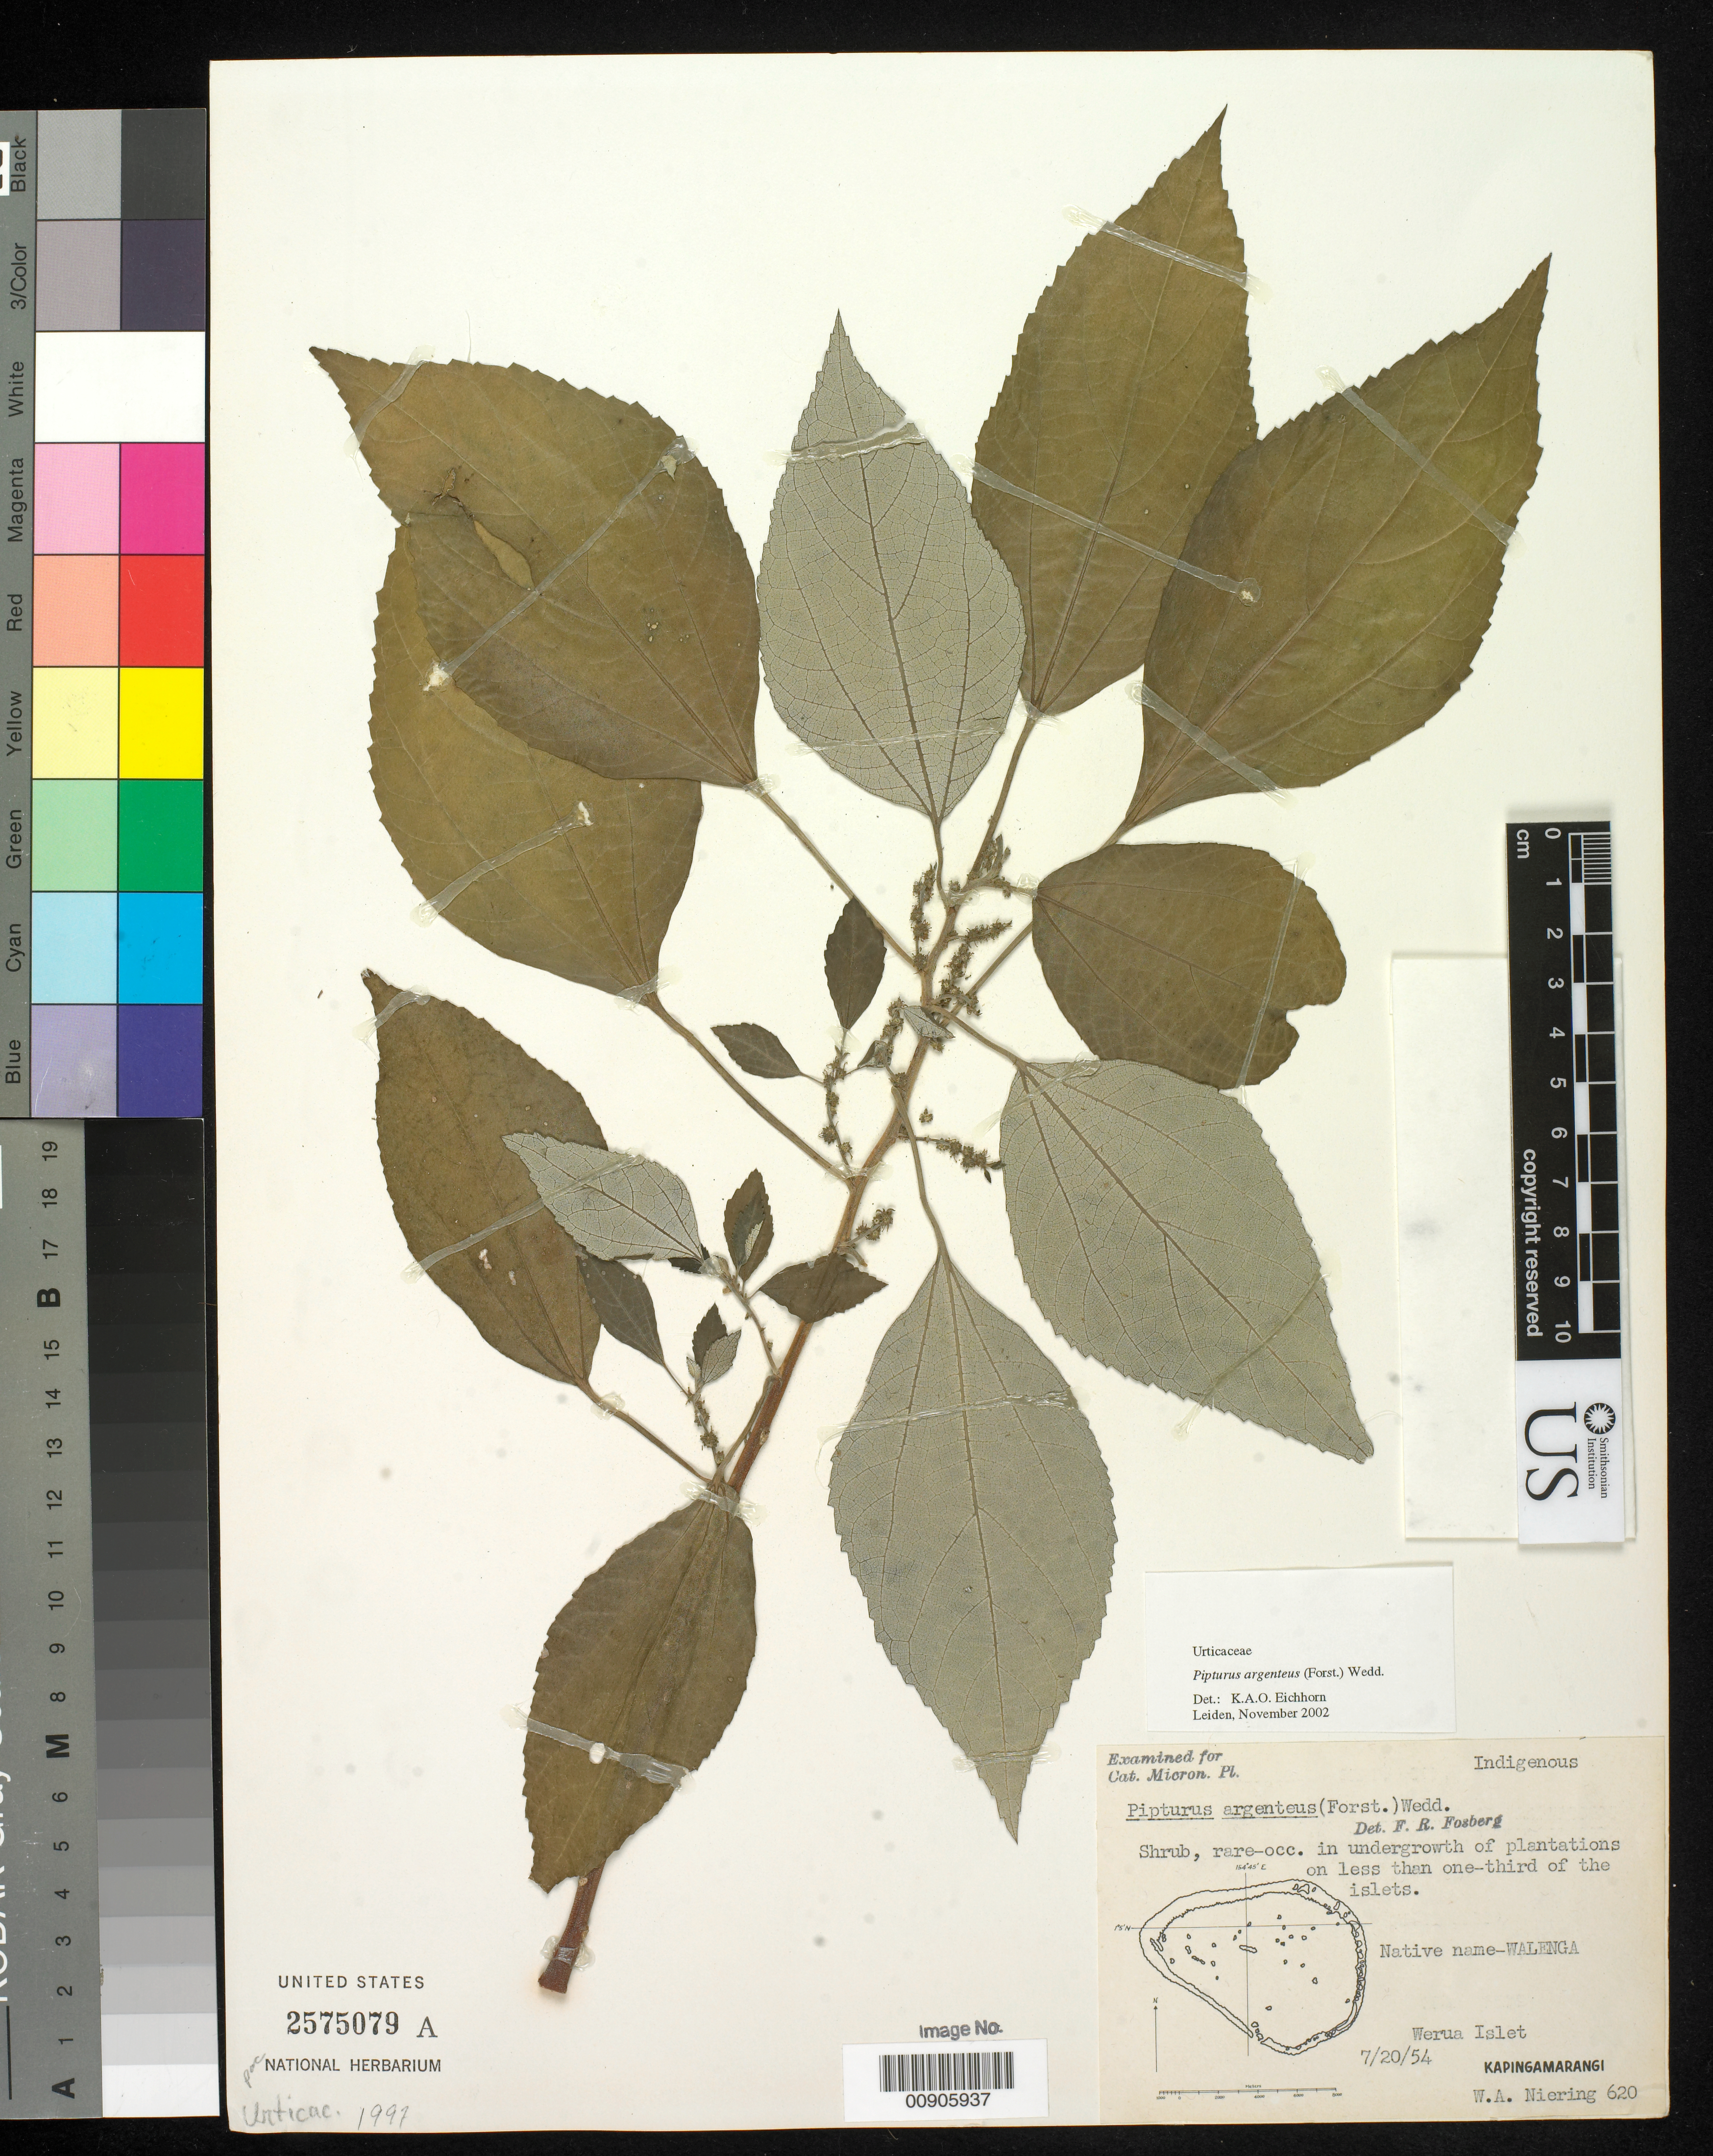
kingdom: Plantae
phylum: Tracheophyta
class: Magnoliopsida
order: Rosales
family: Urticaceae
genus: Pipturus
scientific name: Pipturus argenteus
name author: (G. Forst.) Wedd.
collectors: W. Niering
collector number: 620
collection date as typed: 20 Jul 1954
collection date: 1954-07-20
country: Micronesia, Federated States of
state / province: Pohnpei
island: Kapingamarangi Atoll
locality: Werua Islet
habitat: Rare-occ. In undergrowth of plantations on less than one-third of the islets.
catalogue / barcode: US 2575079